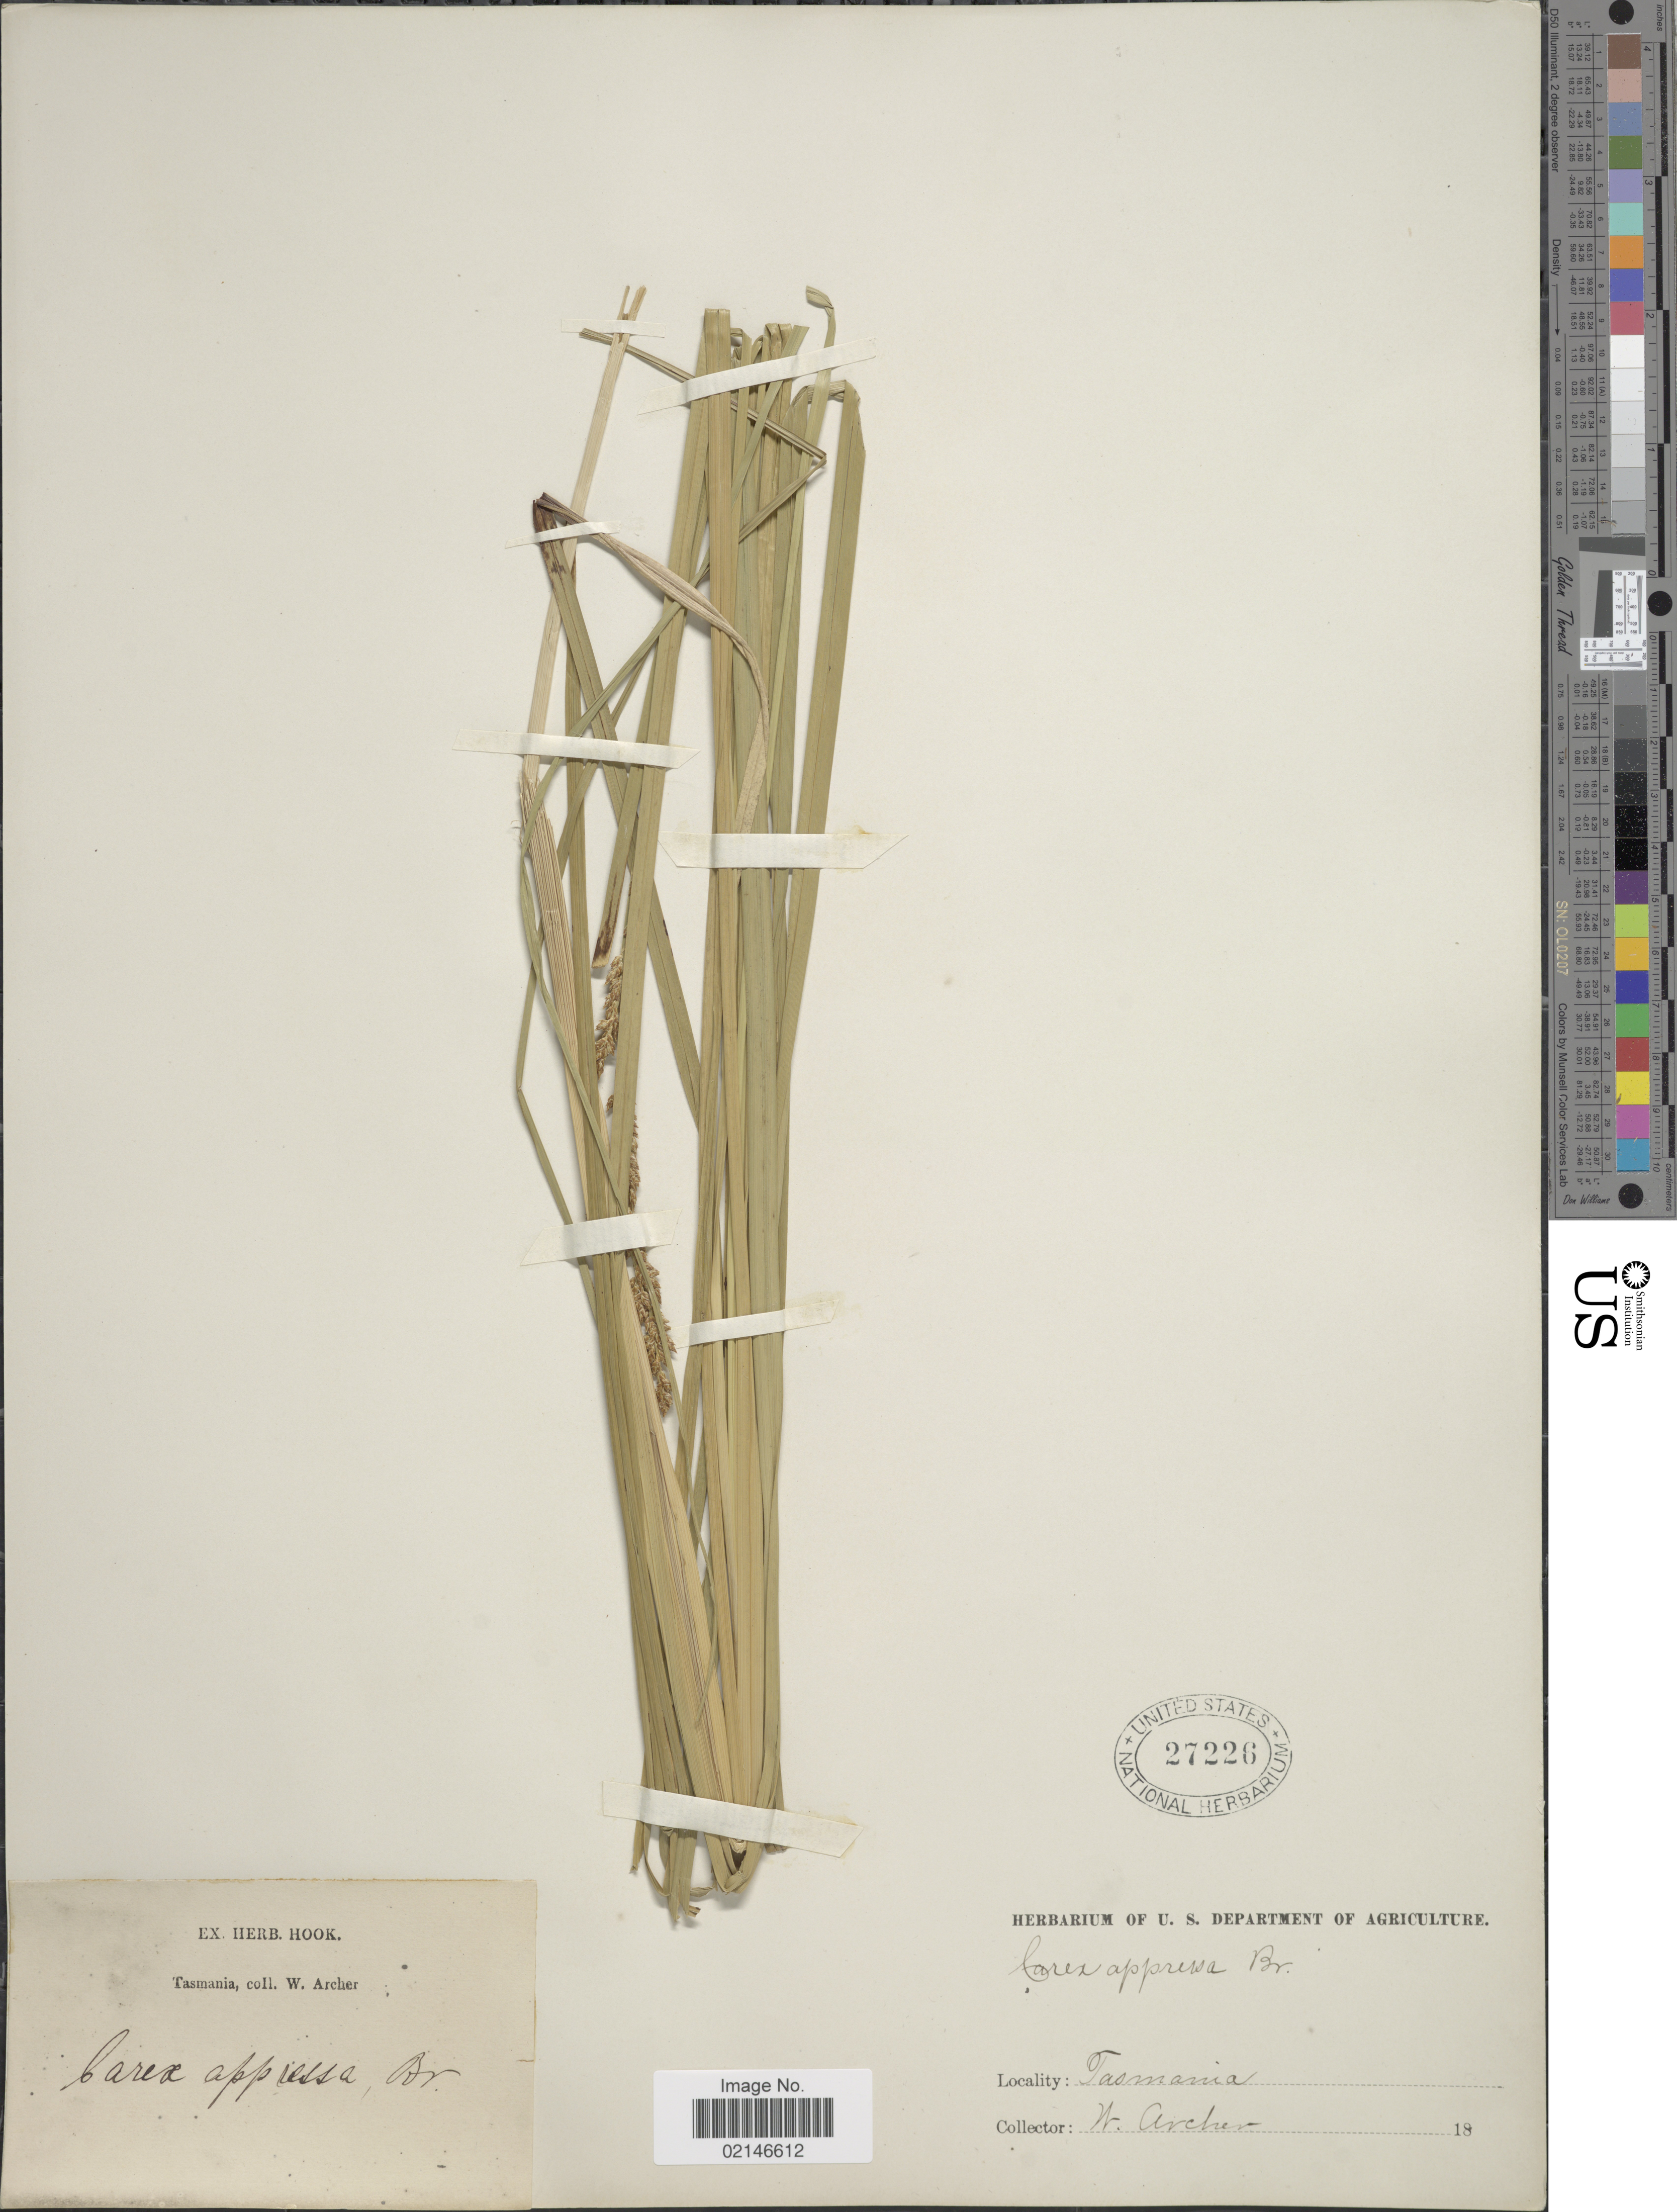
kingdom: Plantae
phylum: Tracheophyta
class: Liliopsida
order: Poales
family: Cyperaceae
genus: Carex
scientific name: Carex appressa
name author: R. Br.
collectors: W. A. Archer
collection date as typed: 18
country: Australia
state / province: Tasmania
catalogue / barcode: US 27226